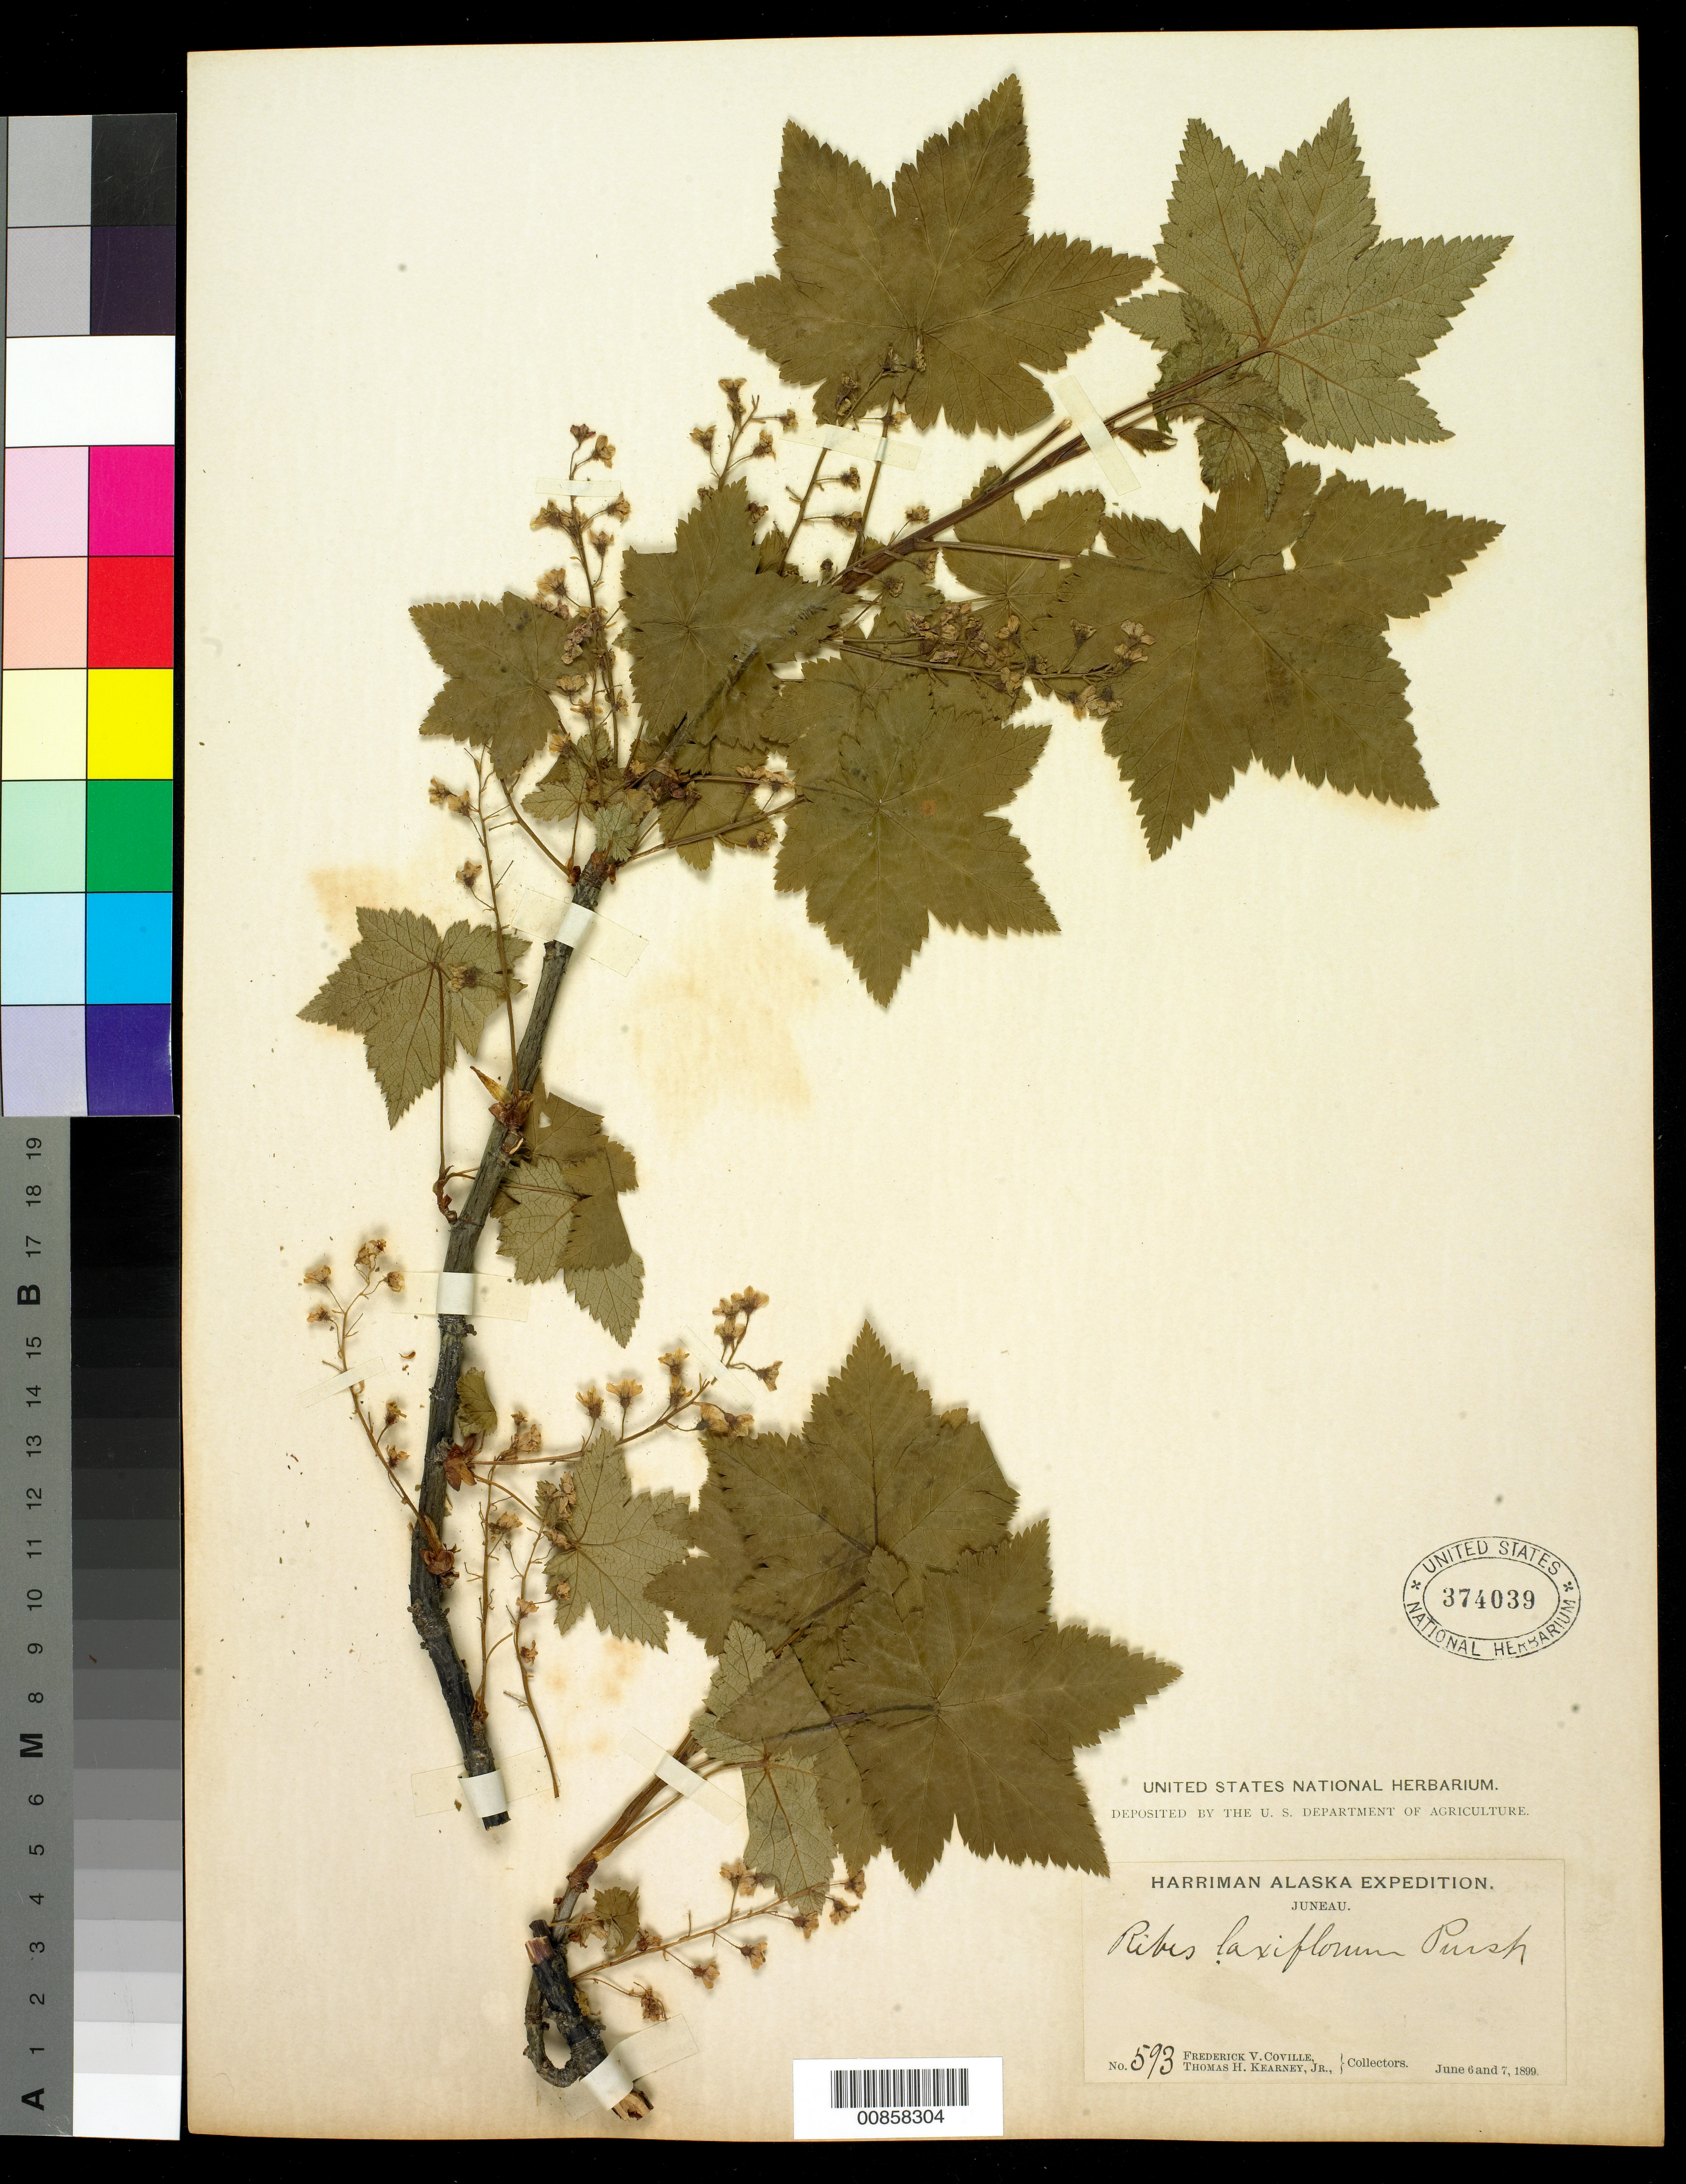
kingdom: Plantae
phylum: Tracheophyta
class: Magnoliopsida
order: Saxifragales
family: Grossulariaceae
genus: Ribes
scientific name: Ribes laxiflorum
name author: Pursh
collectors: F. V. Coville & T. H. Kearney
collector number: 593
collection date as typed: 06 Jun 1899 to 07 Jun 1899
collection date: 1899-06-06/1899-06-07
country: United States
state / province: Alaska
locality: Juneau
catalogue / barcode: US 374039